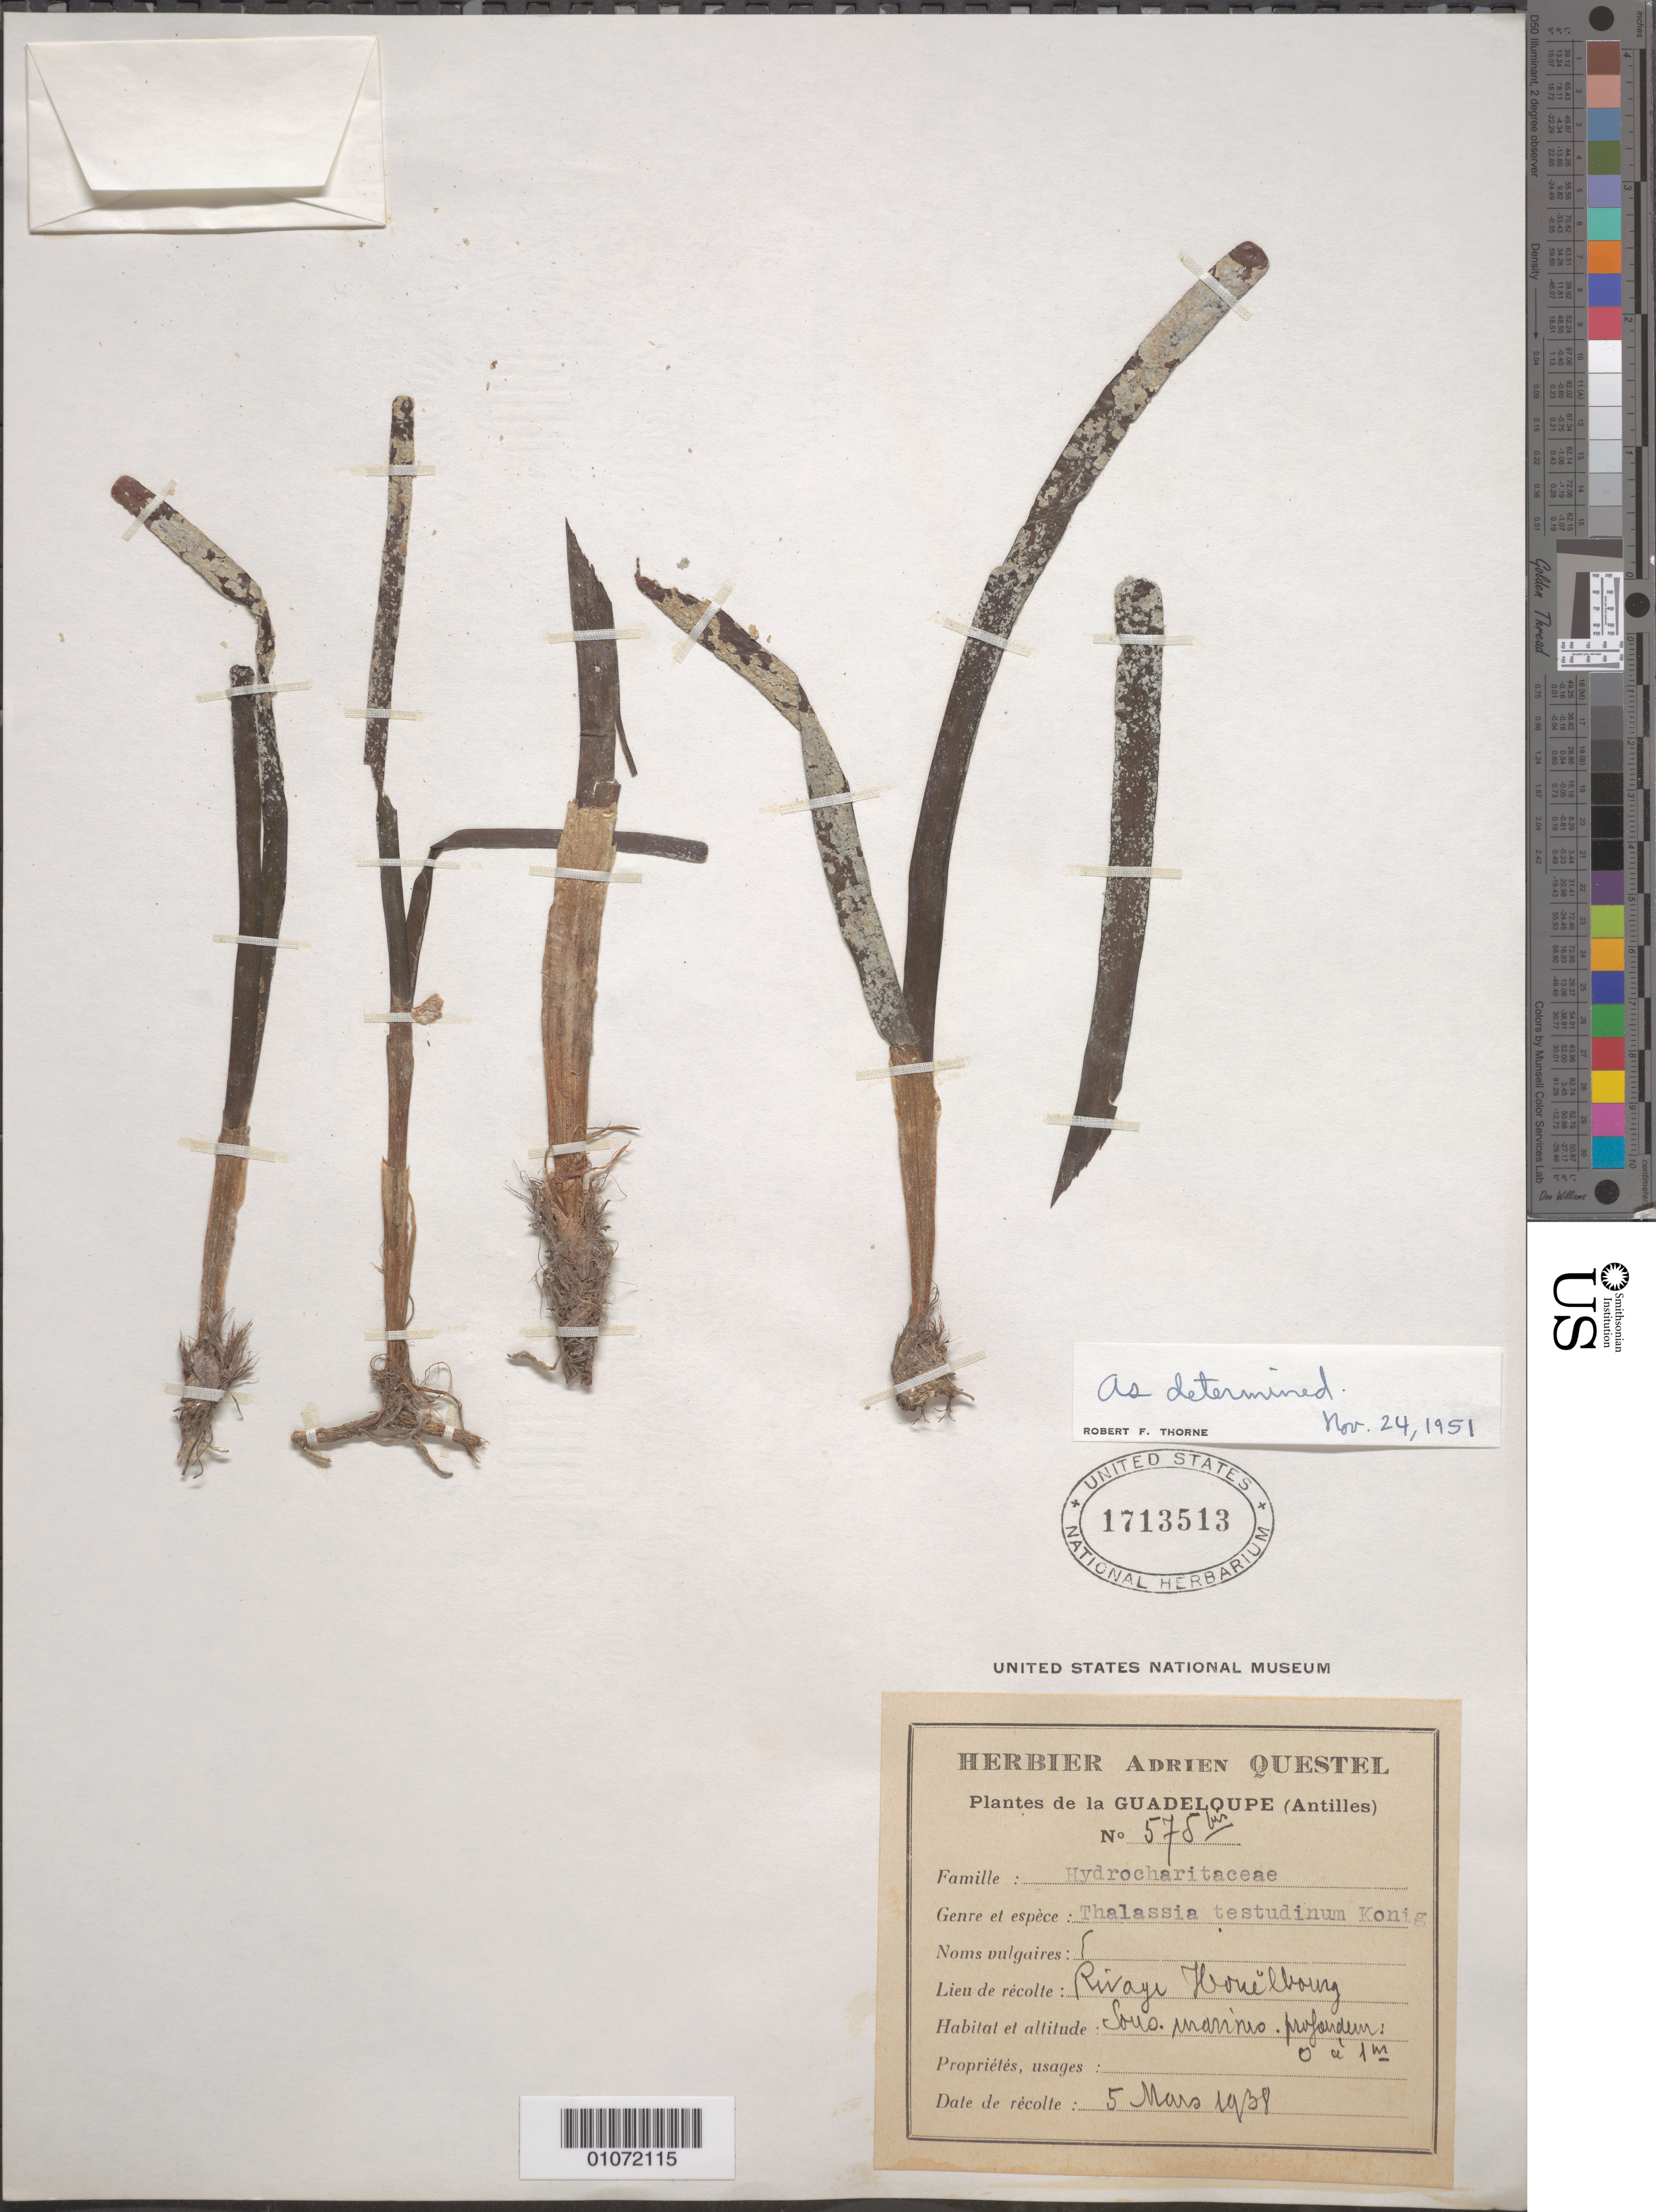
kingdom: Plantae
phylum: Tracheophyta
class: Liliopsida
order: Alismatales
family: Hydrocharitaceae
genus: Thalassia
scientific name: Thalassia testudinum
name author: Banks & Sol. ex K.D. Koenig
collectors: A. Questel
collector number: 575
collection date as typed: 05 Mar 1938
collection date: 1938-03-05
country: Guadeloupe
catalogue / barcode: US 1713513